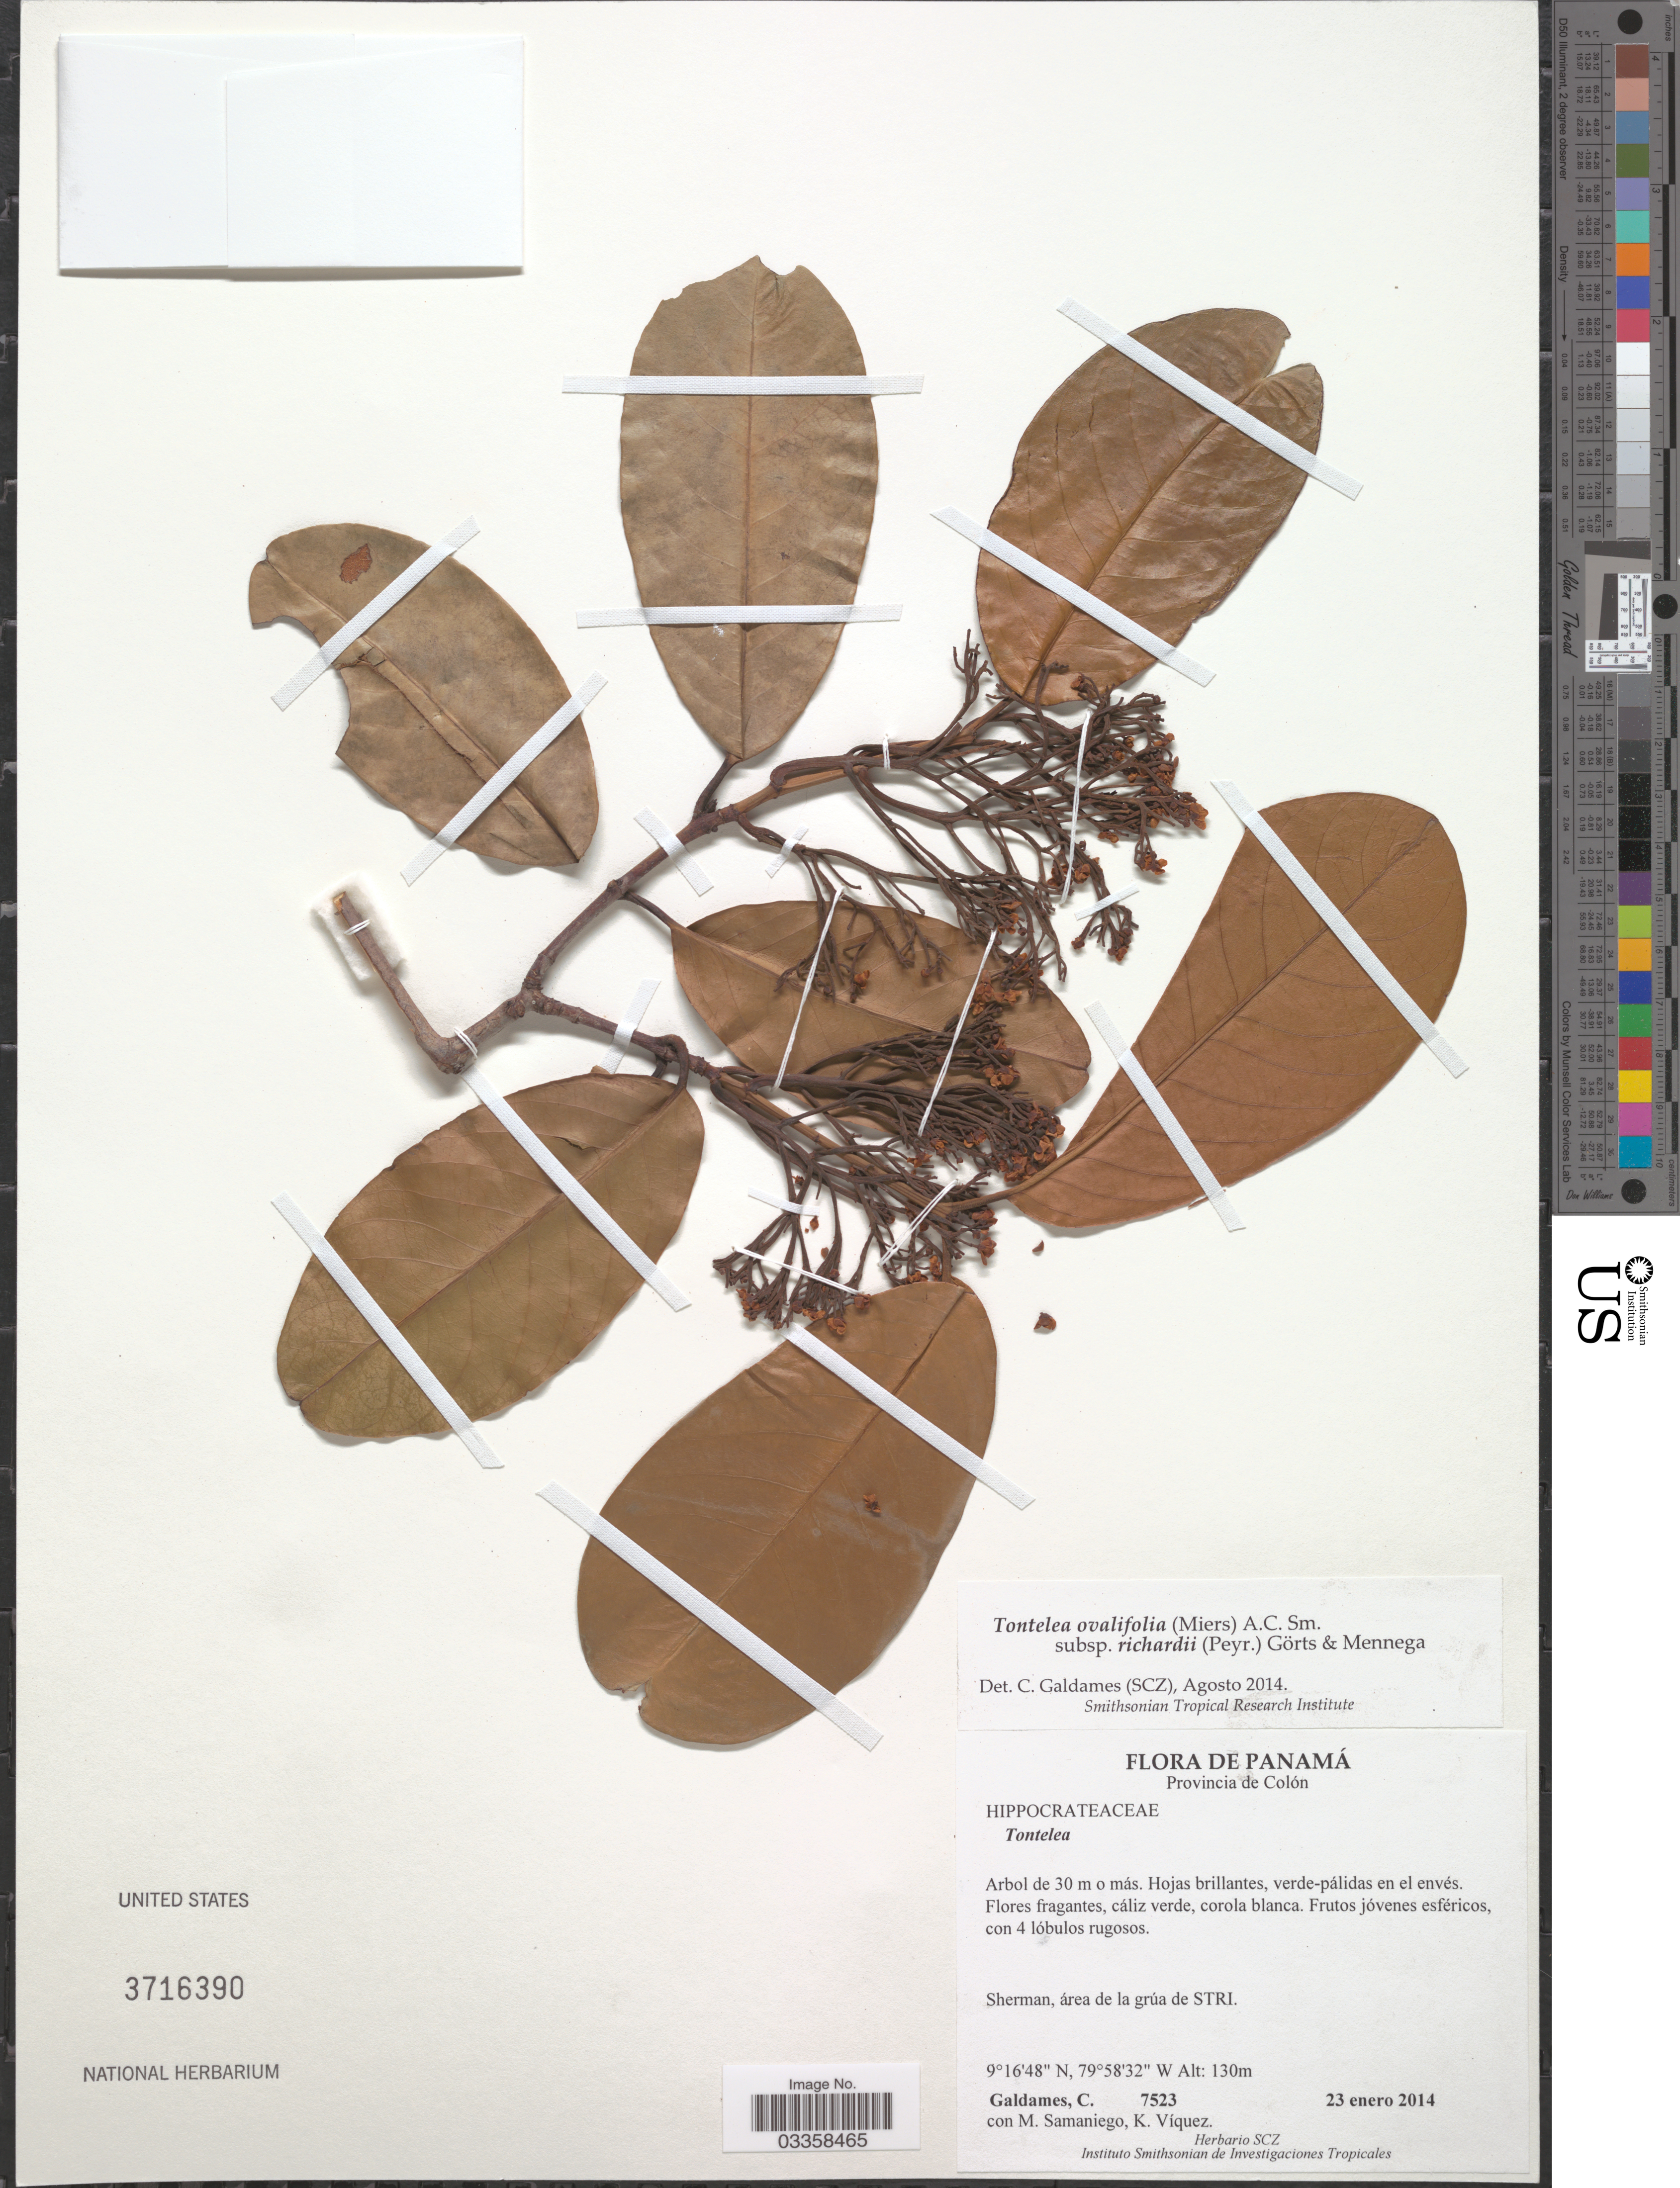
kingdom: Plantae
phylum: Tracheophyta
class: Magnoliopsida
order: Celastrales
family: Celastraceae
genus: Tontelea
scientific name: Tontelea ovalifolia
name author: (Miers) A.C. Sm.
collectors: C. Galdames, M. Samaniego & K. Viquez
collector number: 7523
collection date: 2014-01-23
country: Panama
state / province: Colón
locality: Sherman, área de la grúa de STRI.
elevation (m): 130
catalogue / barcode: US 3716390